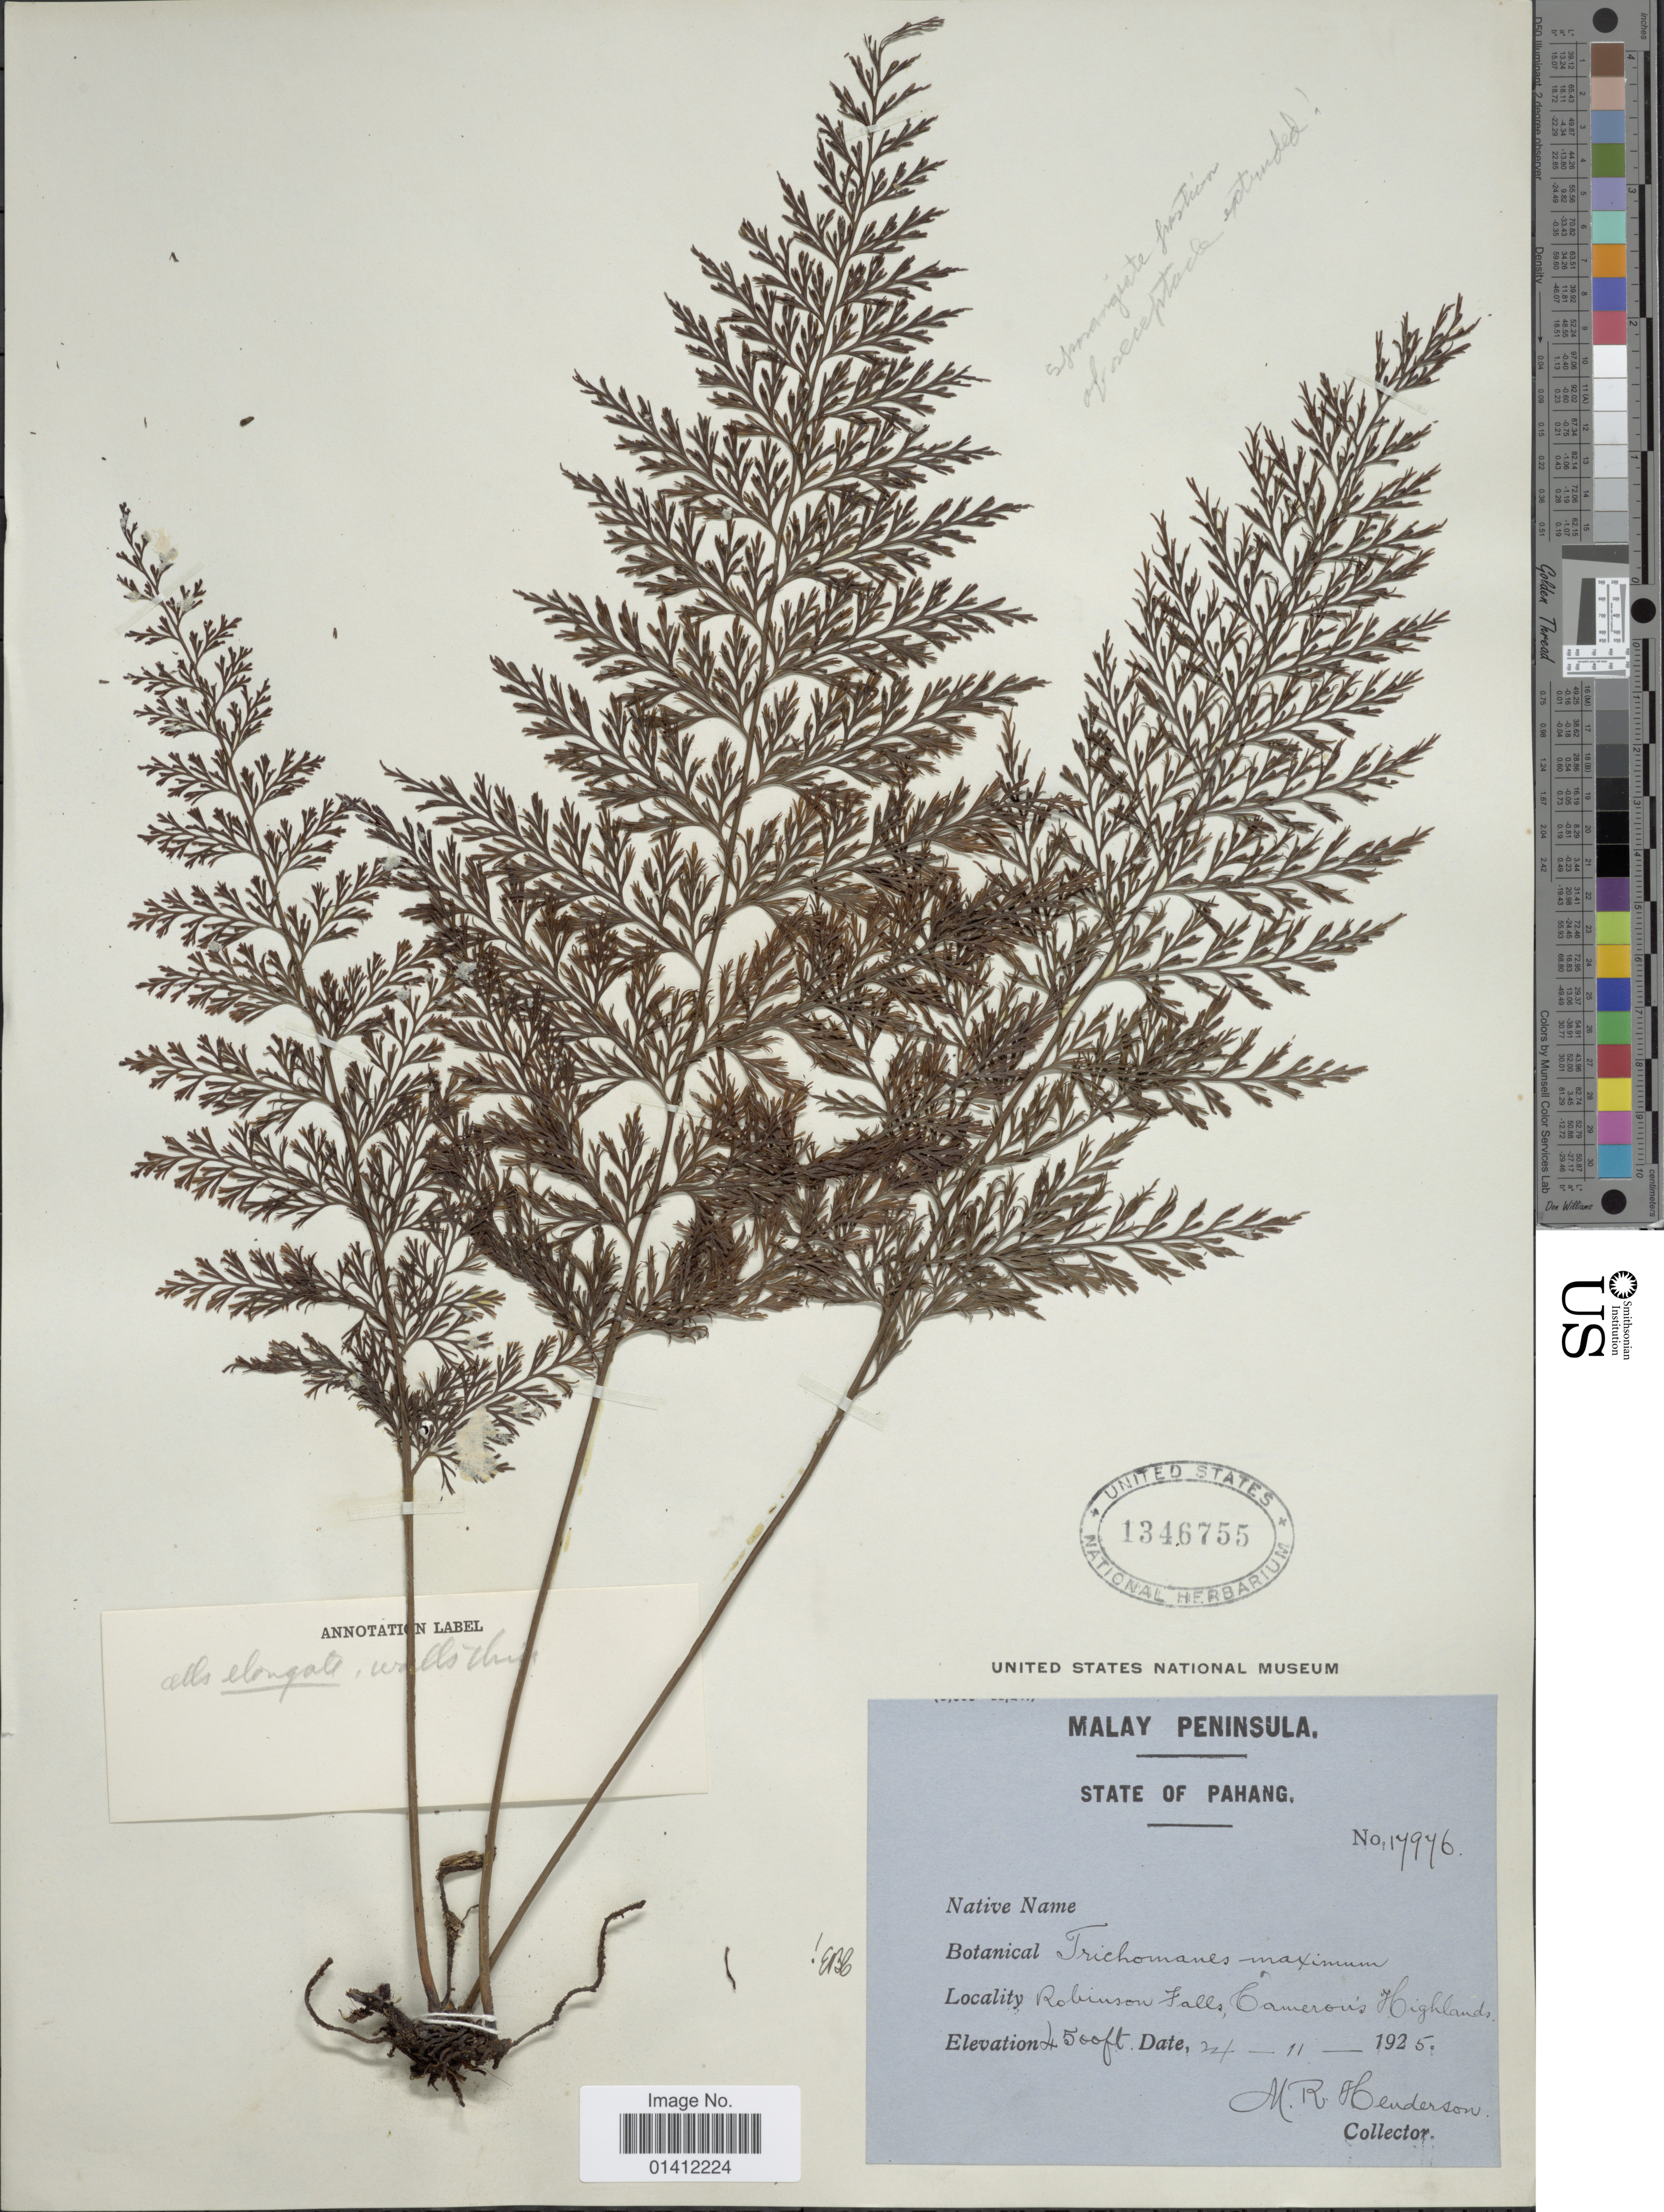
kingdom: Plantae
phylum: Tracheophyta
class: Polypodiopsida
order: Hymenophyllales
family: Hymenophyllaceae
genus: Vandenboschia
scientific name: Vandenboschia maxima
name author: (Blume) Copel.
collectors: M. Henderson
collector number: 17979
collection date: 1925-11-24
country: Malaysia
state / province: Pahang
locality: Malay Peninsula. Locality Robinson Falls, Cameron's Highlands [interpreted]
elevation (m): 1372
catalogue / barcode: US 1346755